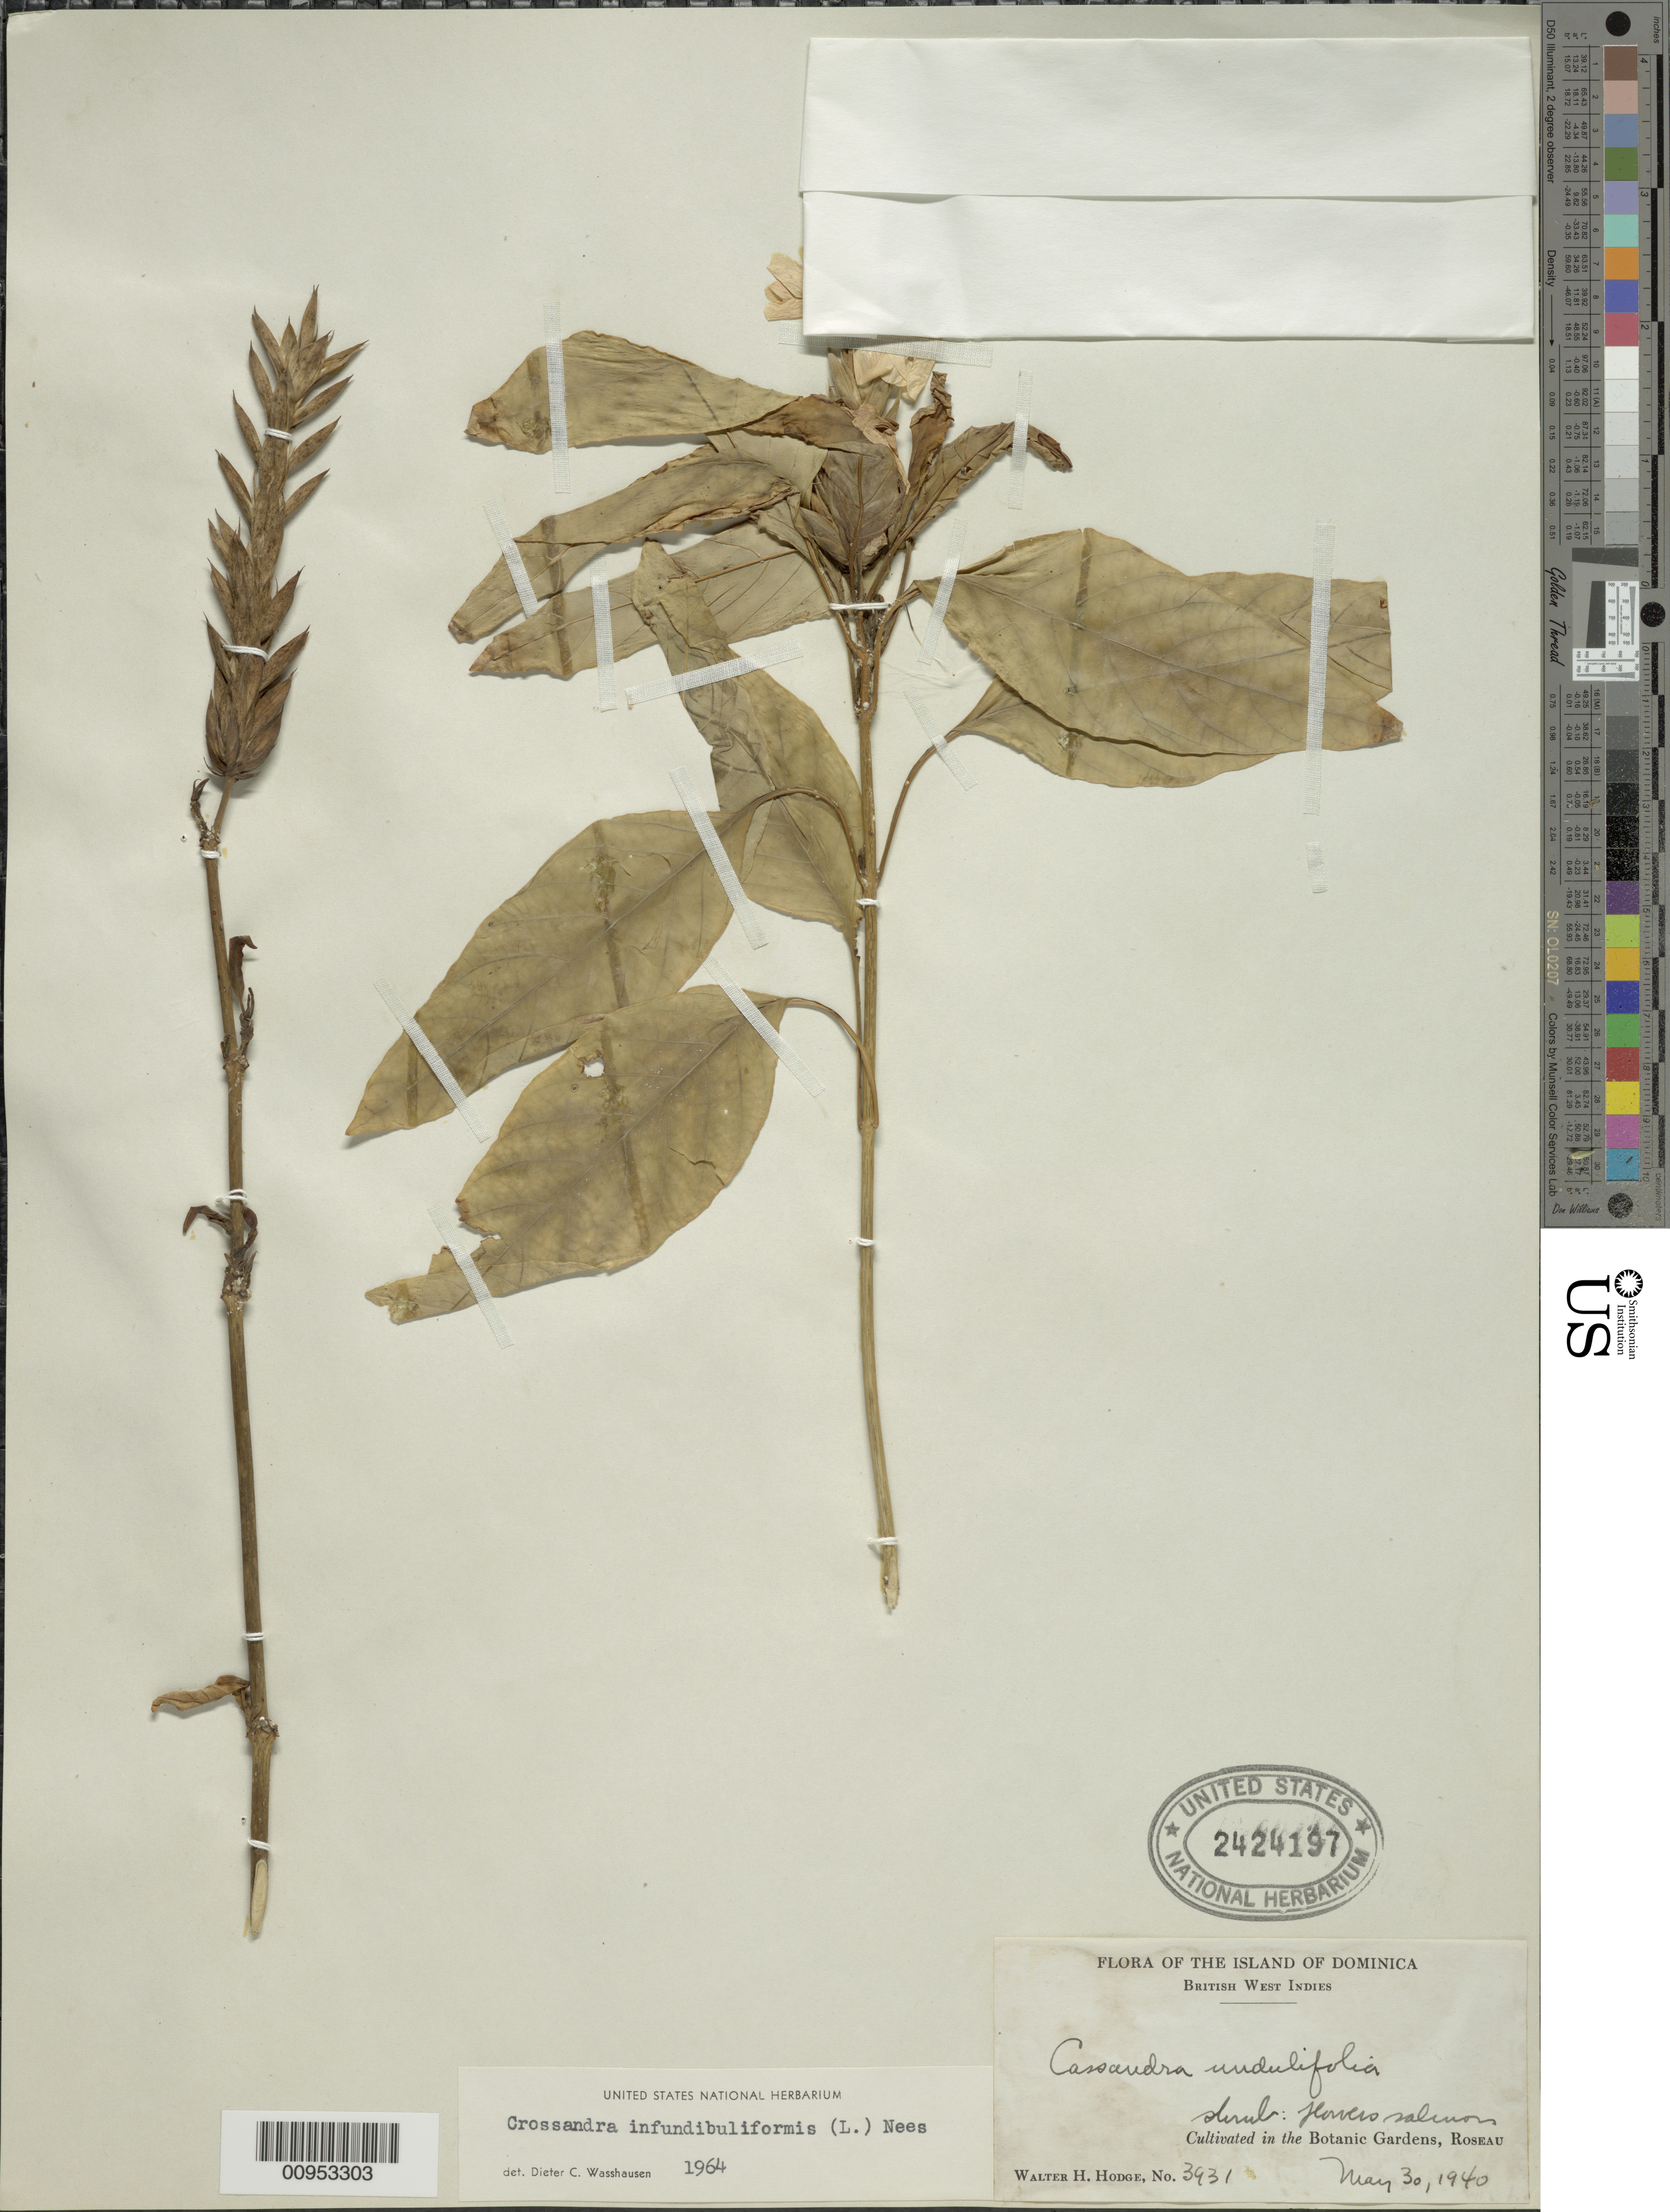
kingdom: Plantae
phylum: Tracheophyta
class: Magnoliopsida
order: Lamiales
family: Acanthaceae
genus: Crossandra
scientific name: Crossandra infundibuliformis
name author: (L.) Nees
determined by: Wasshausen, Dieter C., (BOT), Smithsonian Institution - National Museum of Natural History (UNITED STATES)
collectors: W. Hodge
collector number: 3931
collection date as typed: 30 May 1940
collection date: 1940-05-30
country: Dominica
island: Dominica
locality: Botanic Gardens, roseau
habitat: Botanic garden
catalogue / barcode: US 2424197